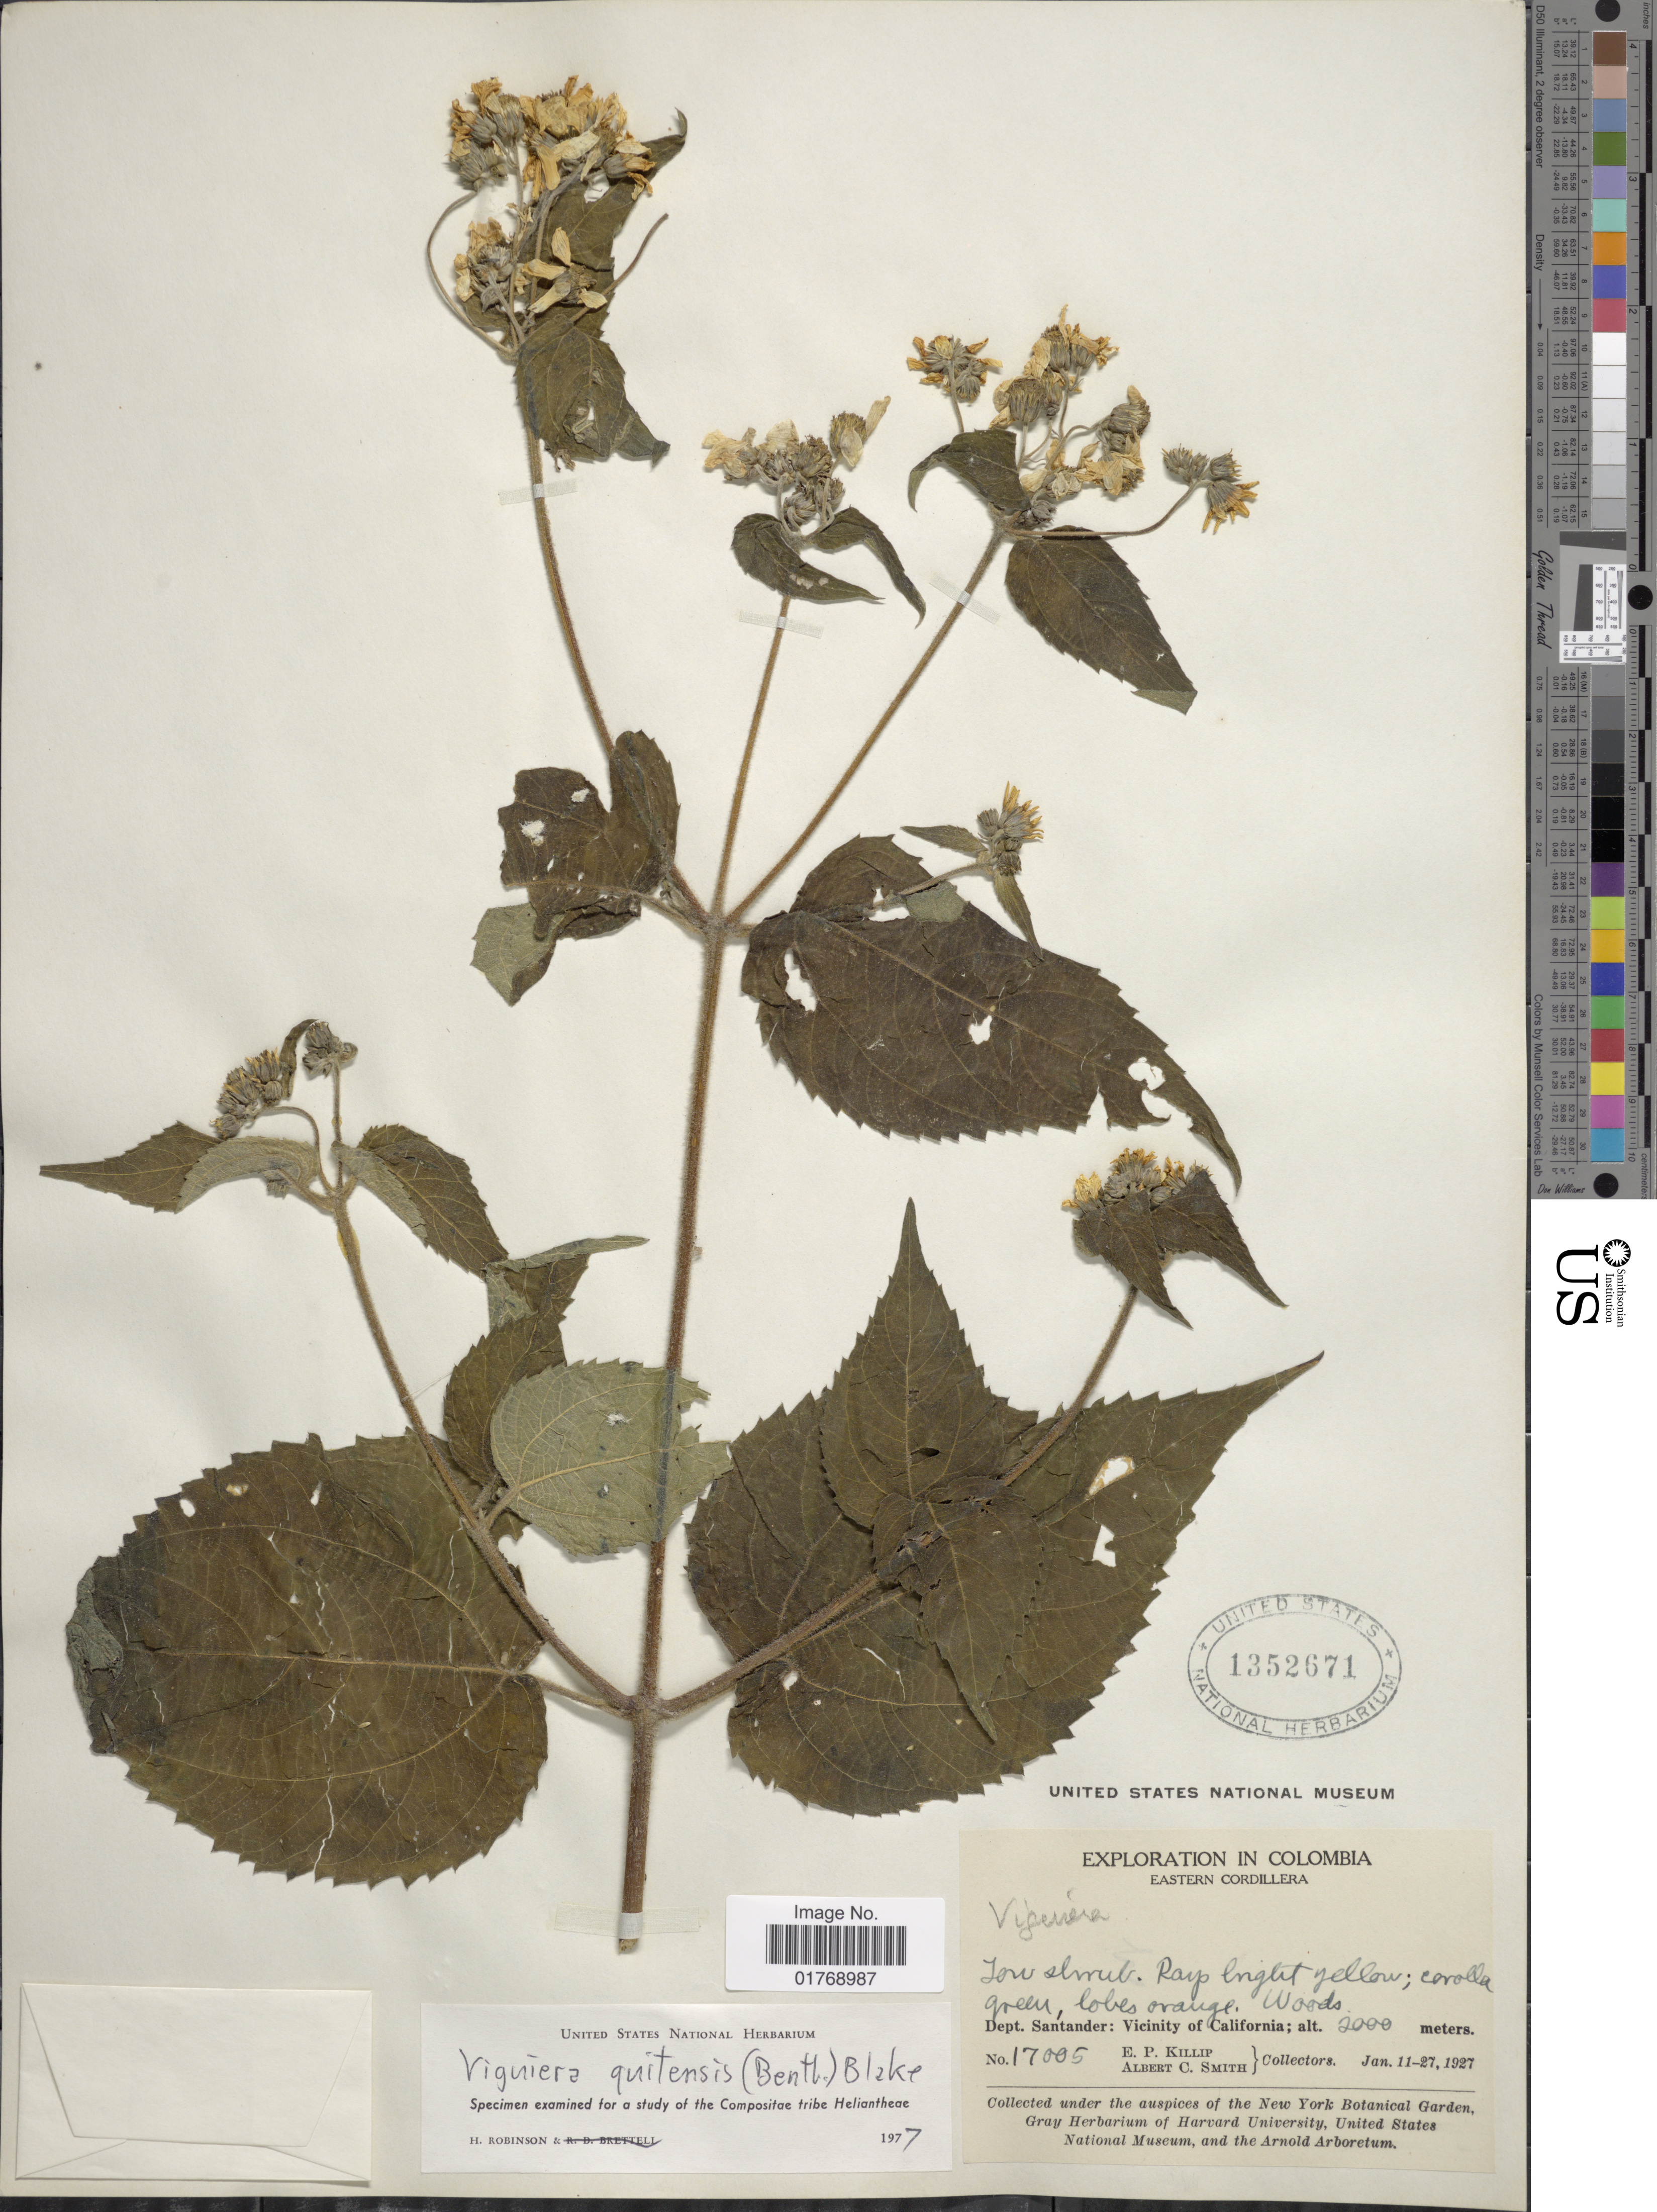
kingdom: Plantae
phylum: Tracheophyta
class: Magnoliopsida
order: Asterales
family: Asteraceae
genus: Viguiera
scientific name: Viguiera quitensis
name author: (Benth.) S.F. Blake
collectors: E. P. Killip & A. C. Smith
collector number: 17005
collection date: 1927-01-11/1927-01-27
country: Colombia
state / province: Santander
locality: Eastern Cordillera. Dept. Santander: Vicinity of California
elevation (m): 2000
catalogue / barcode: US 1352671